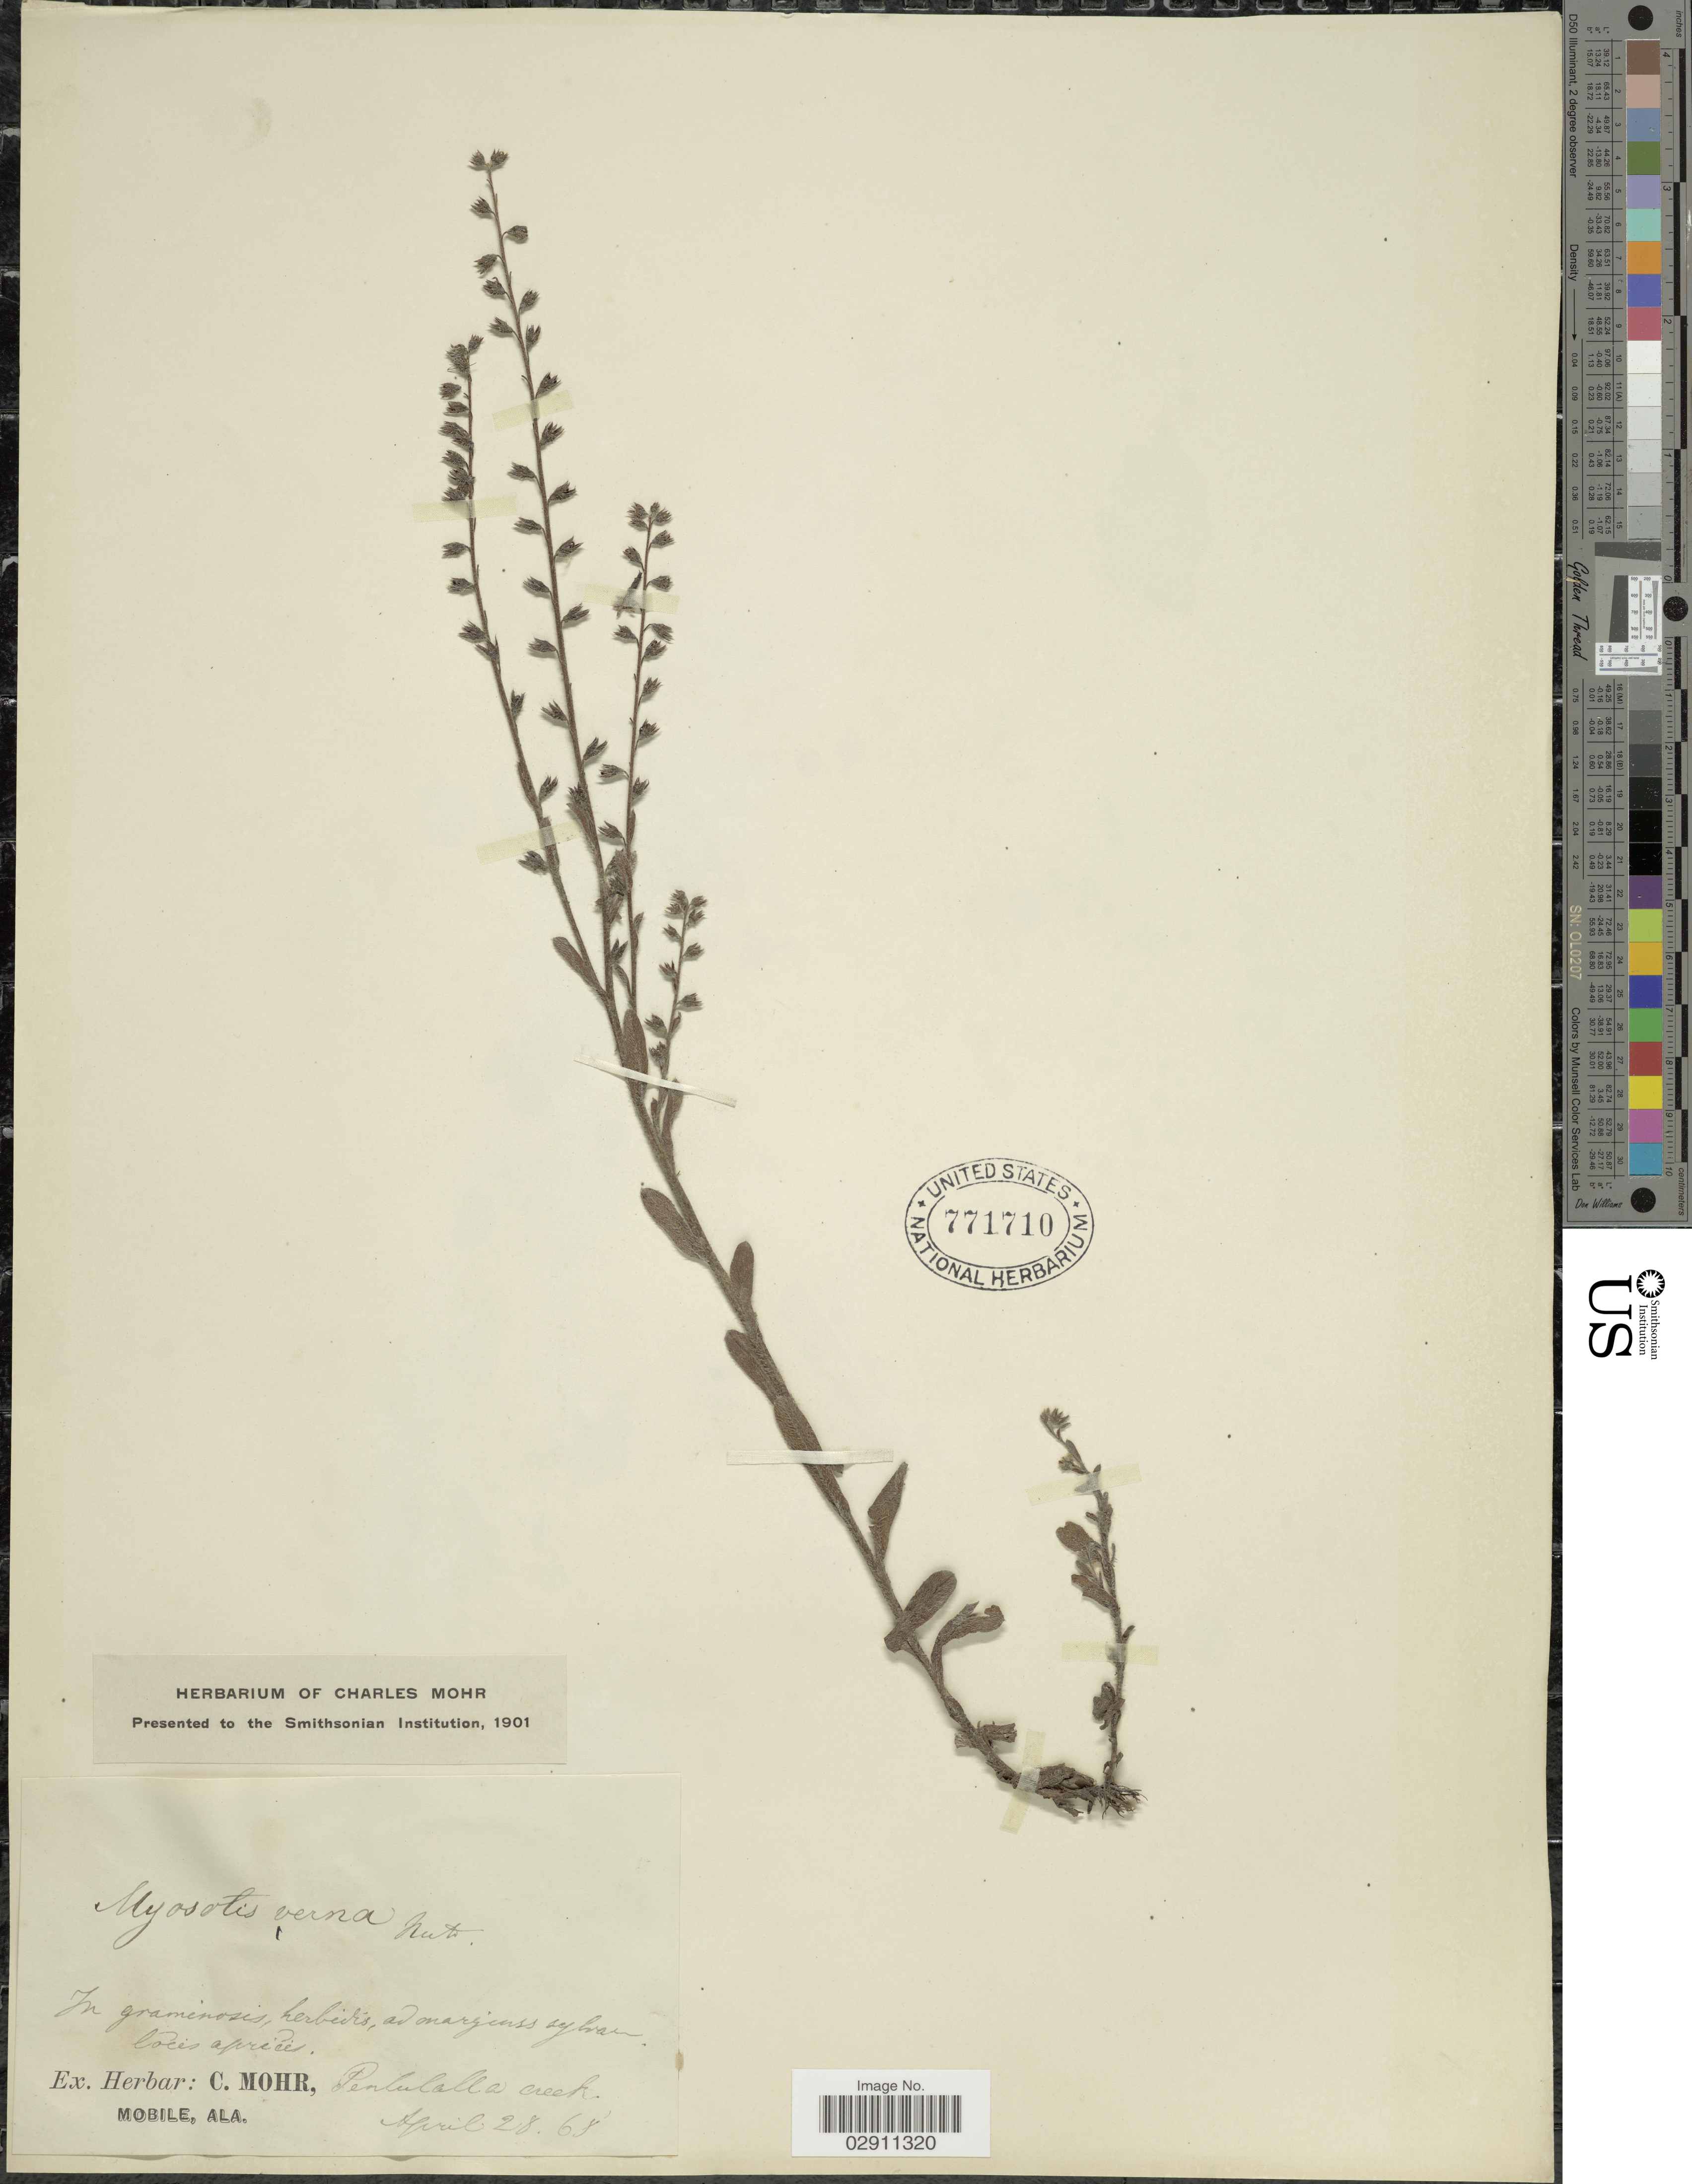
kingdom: Plantae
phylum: Tracheophyta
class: Magnoliopsida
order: Boraginales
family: Boraginaceae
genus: Myosotis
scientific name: Myosotis verna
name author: Nutt.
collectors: ex herb. C. Mohr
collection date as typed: Transcribed d/m/y: 28/4/68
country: United States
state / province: Alabama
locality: Penlulalla creek.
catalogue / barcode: US 771710